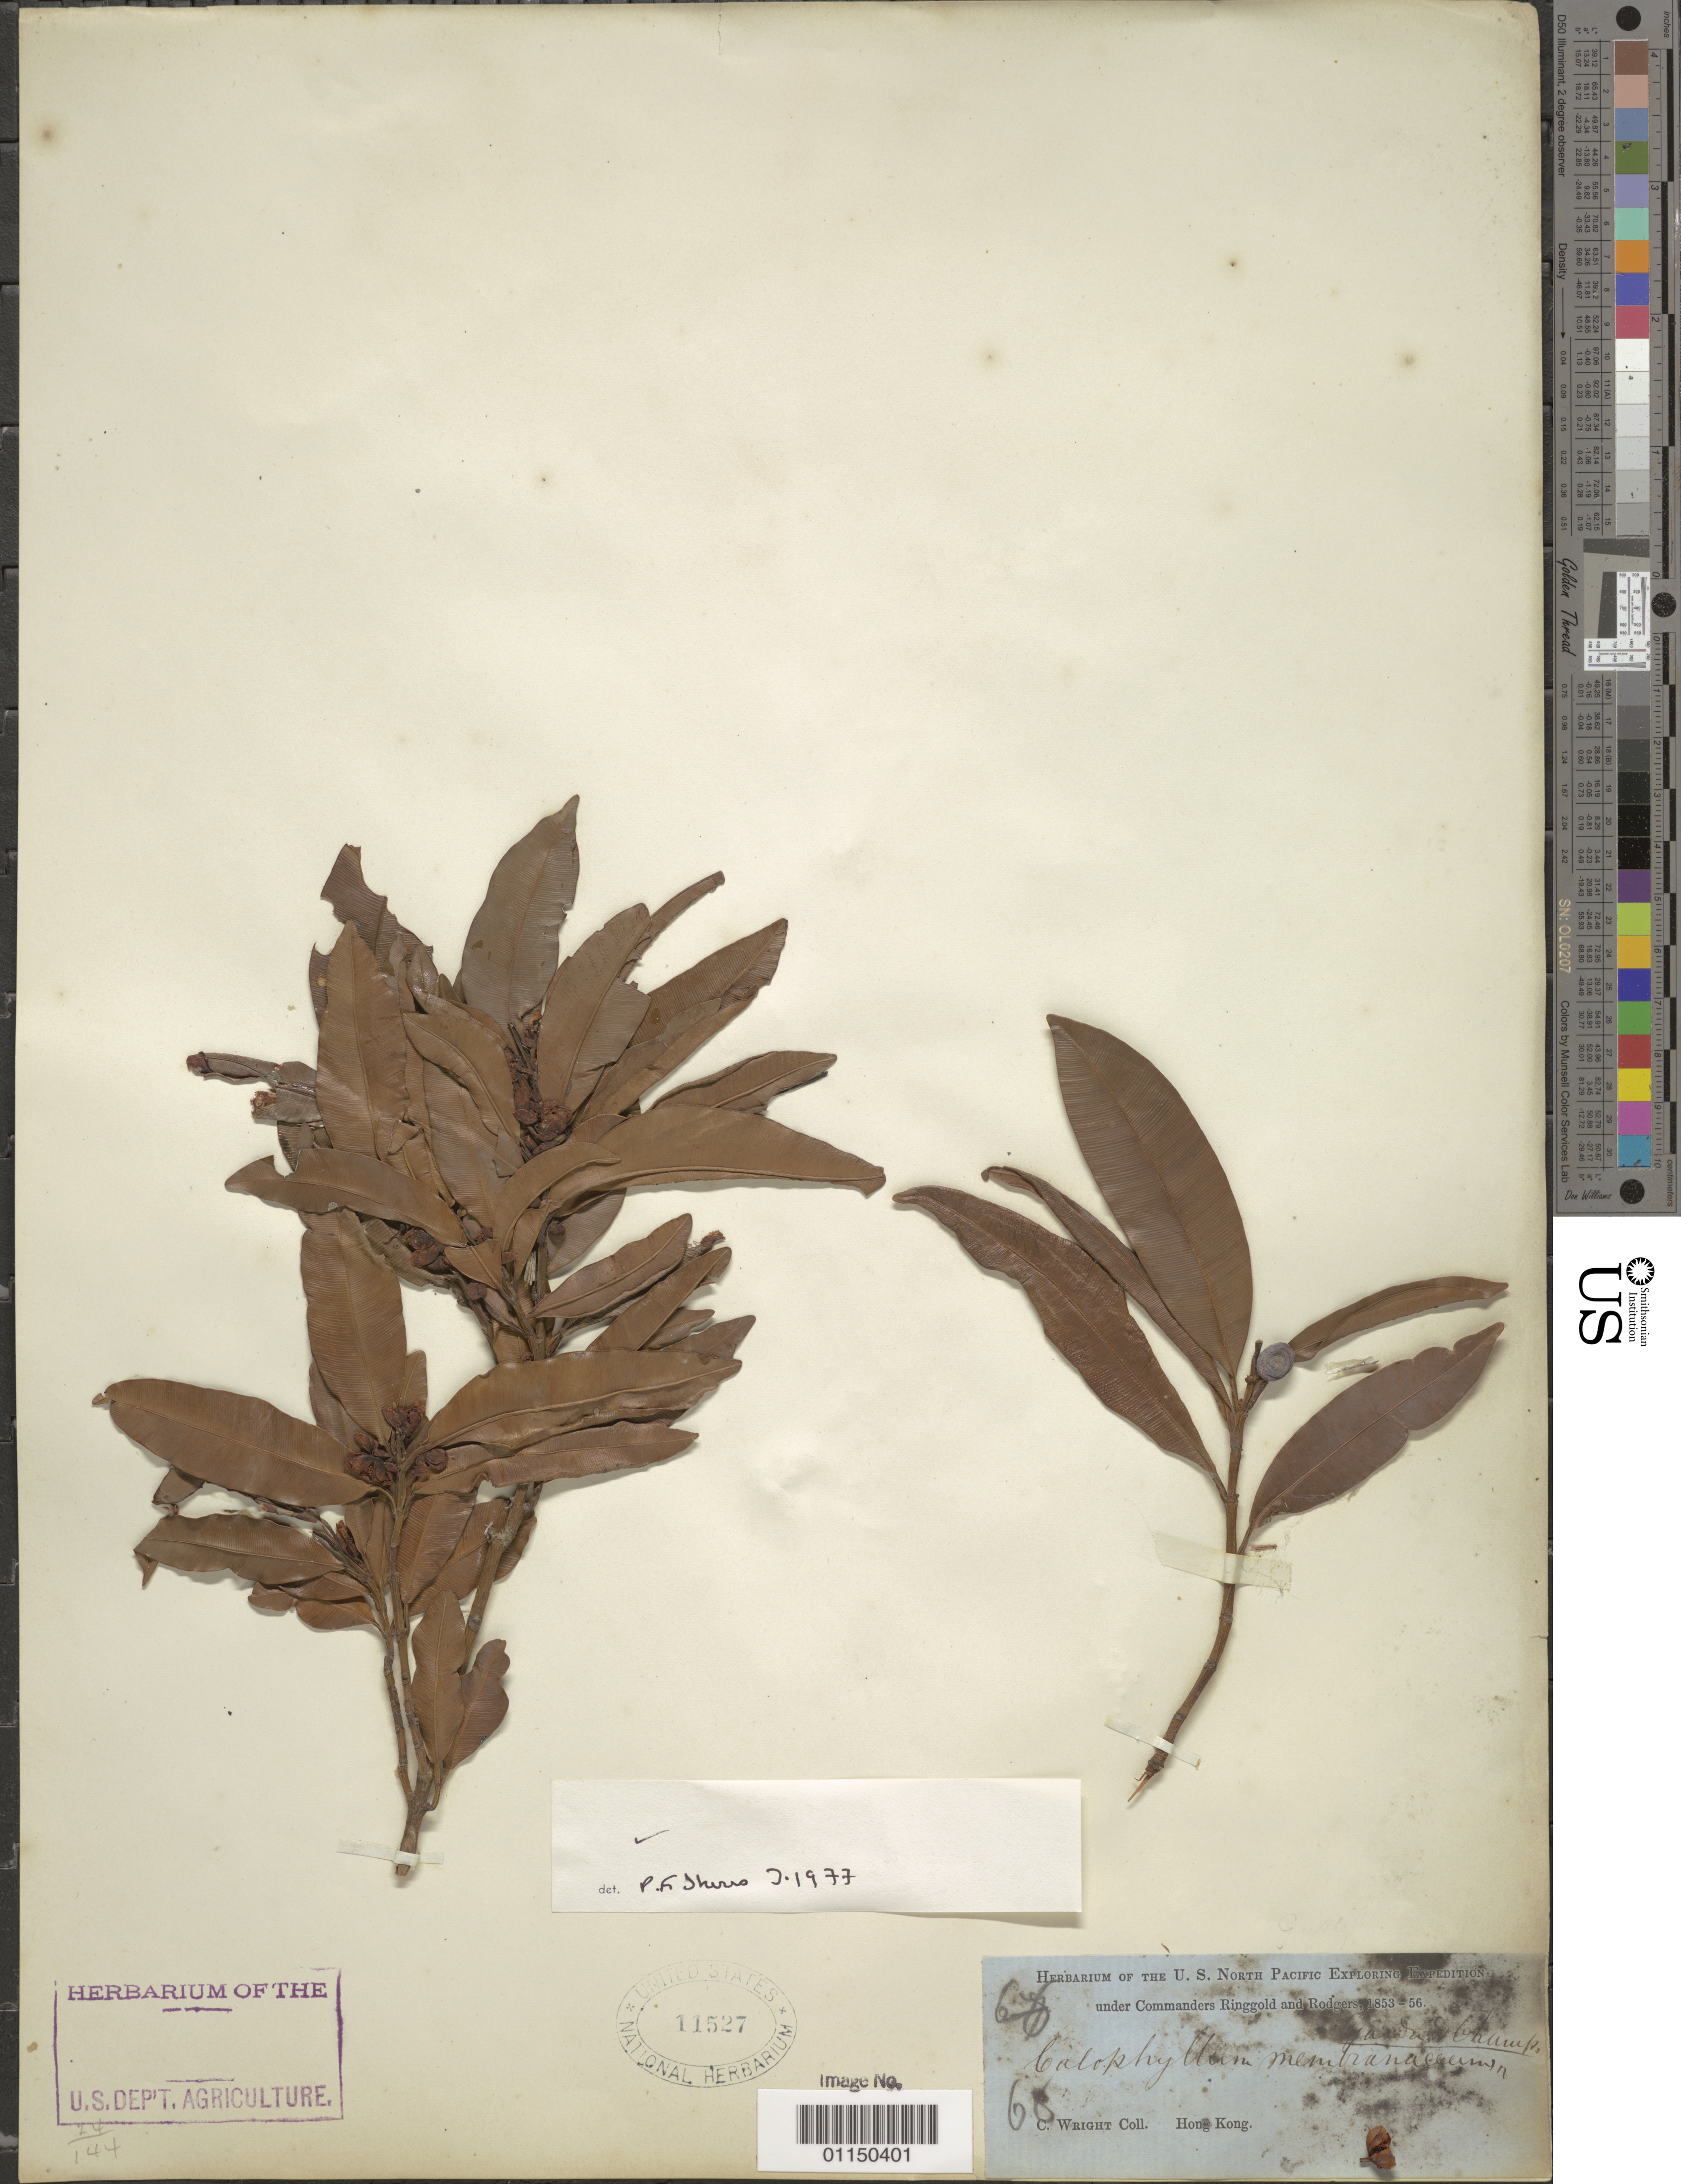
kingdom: Plantae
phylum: Tracheophyta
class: Magnoliopsida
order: Malpighiales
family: Calophyllaceae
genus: Calophyllum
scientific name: Calophyllum membranaceum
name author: Gardner & Champ.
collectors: C. Wright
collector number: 66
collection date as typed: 1853 to -- -- 1856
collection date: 1853/1856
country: China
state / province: Hong Kong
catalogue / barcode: US 11527